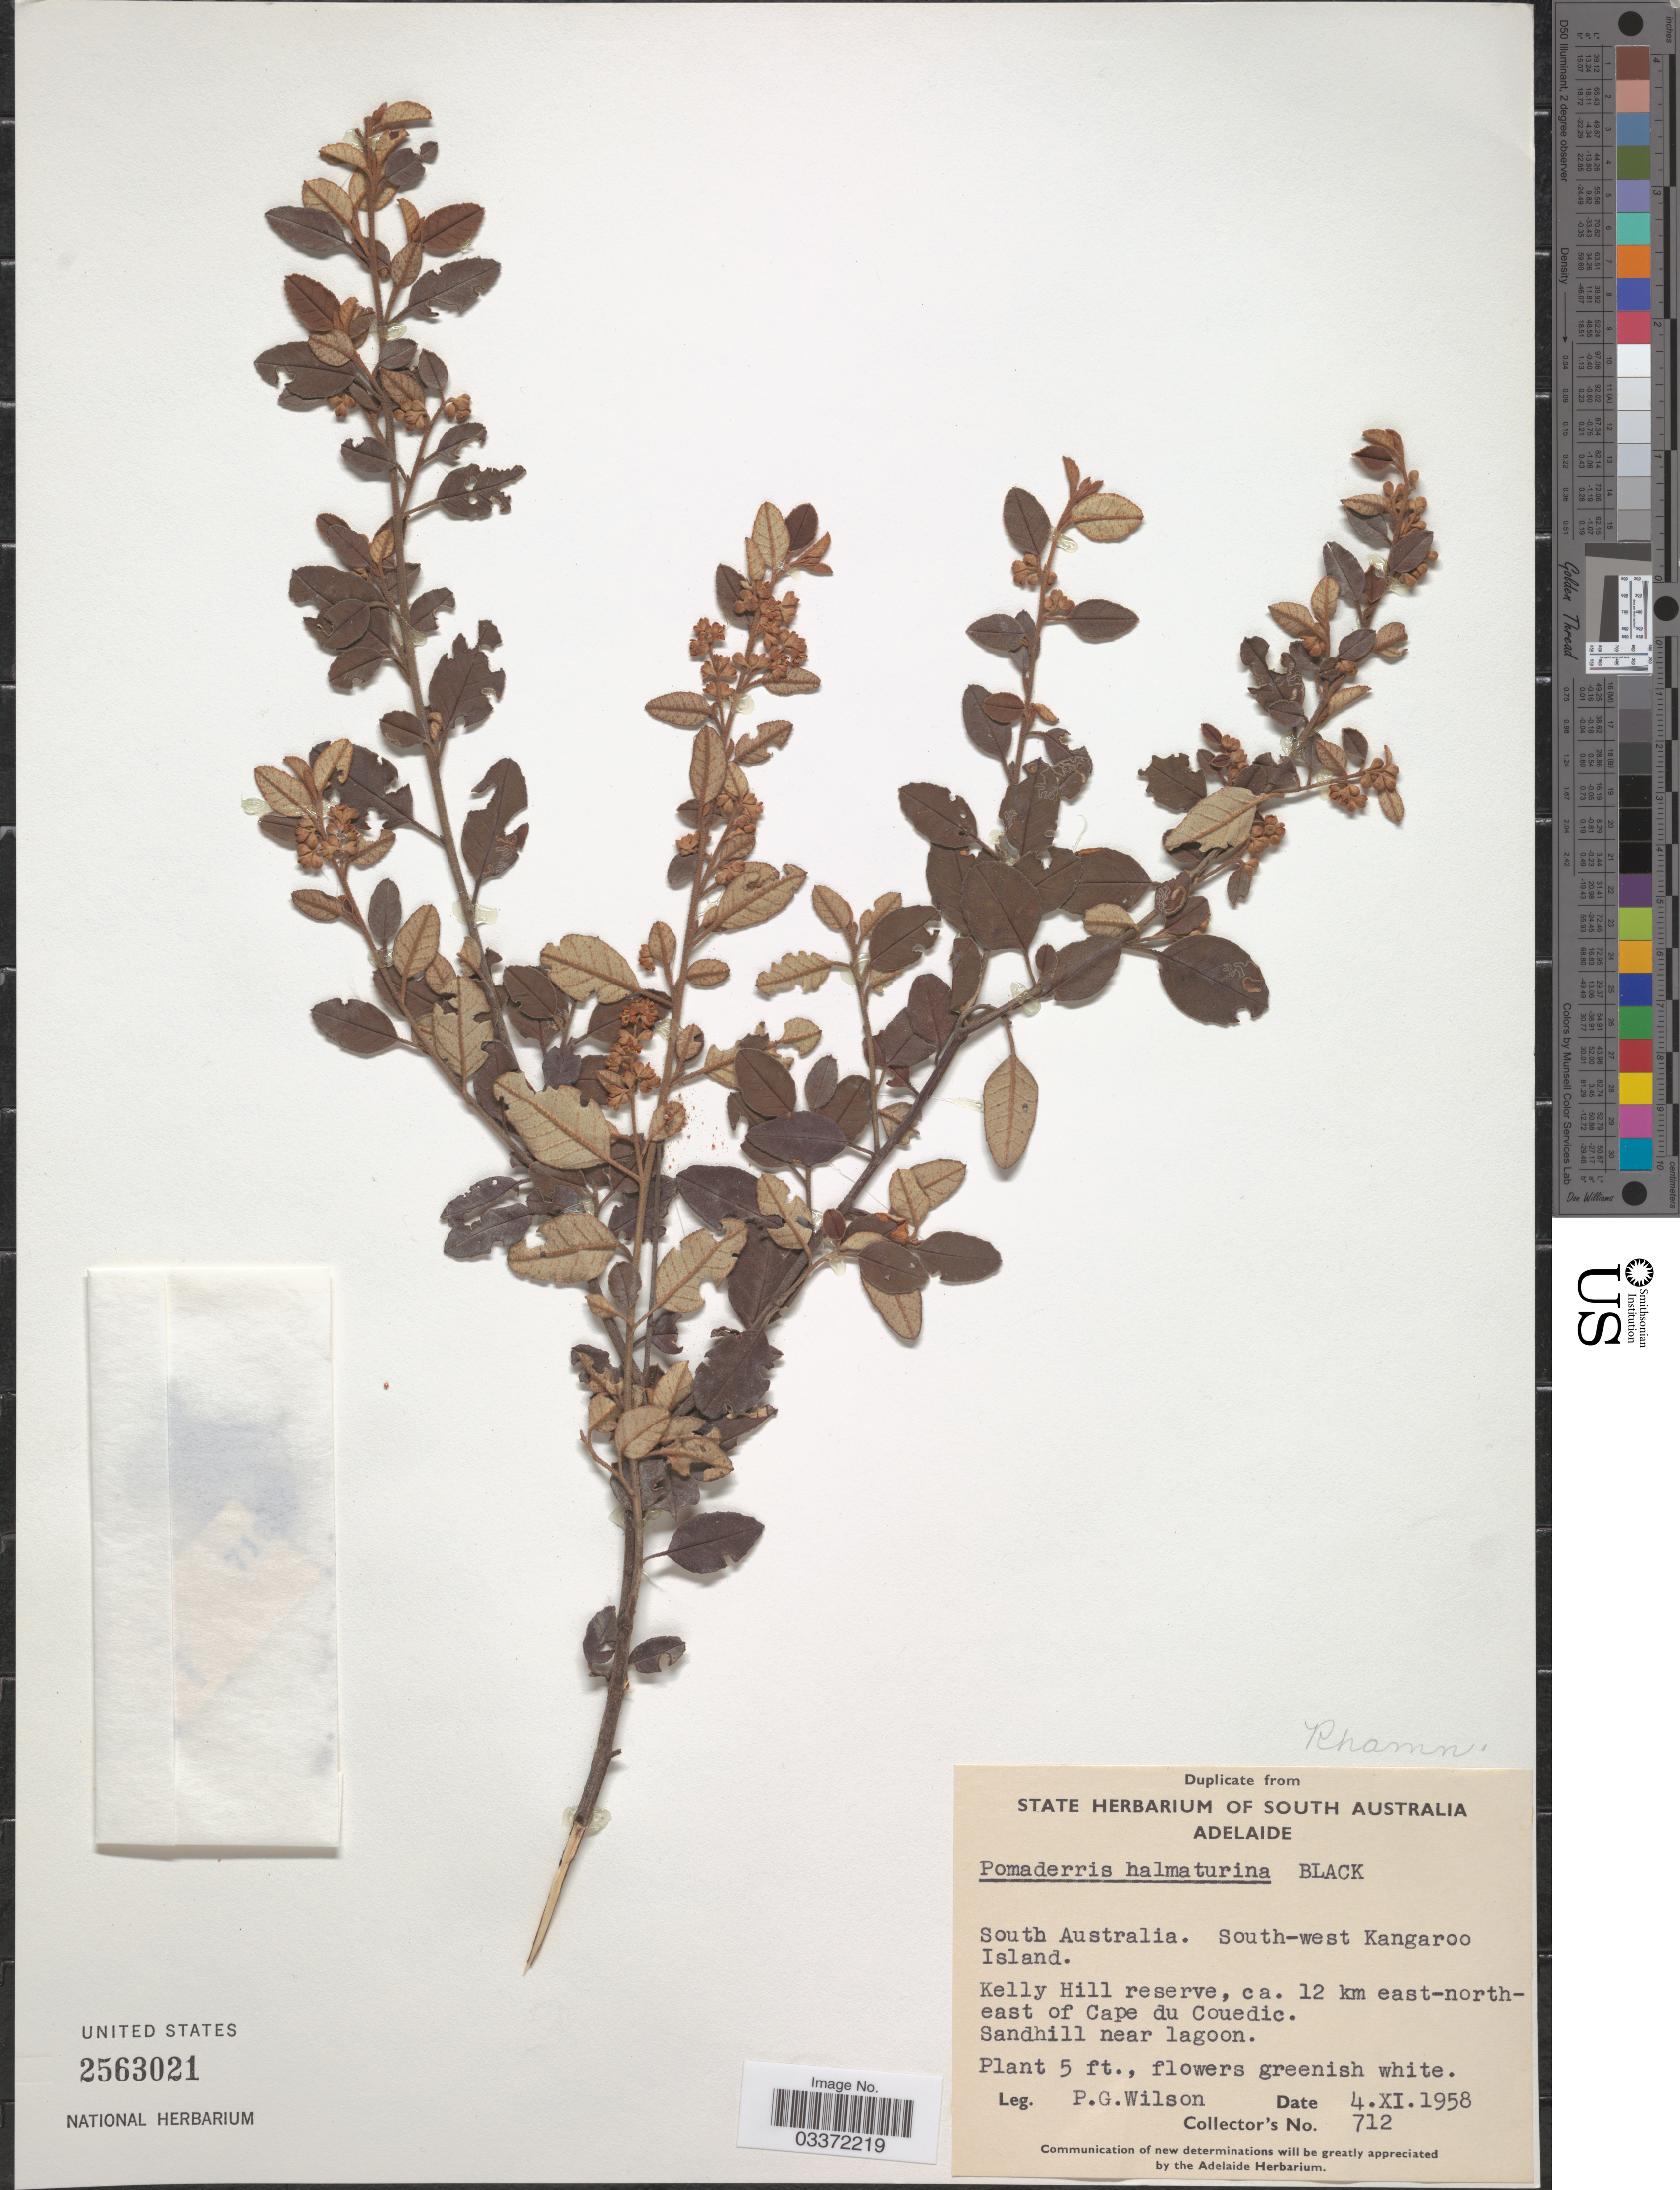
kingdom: Plantae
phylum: Tracheophyta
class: Magnoliopsida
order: Rosales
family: Rhamnaceae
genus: Pomaderris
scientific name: Pomaderris halmaturina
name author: J.M. Black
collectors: P. G. Wilson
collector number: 712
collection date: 1958-11-04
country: Australia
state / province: South Australia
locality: South-west Kangaroo Island, Kelly Hill reserve, ca. 12 km east-north-east of Cape du Couedic.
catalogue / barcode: US 2563021